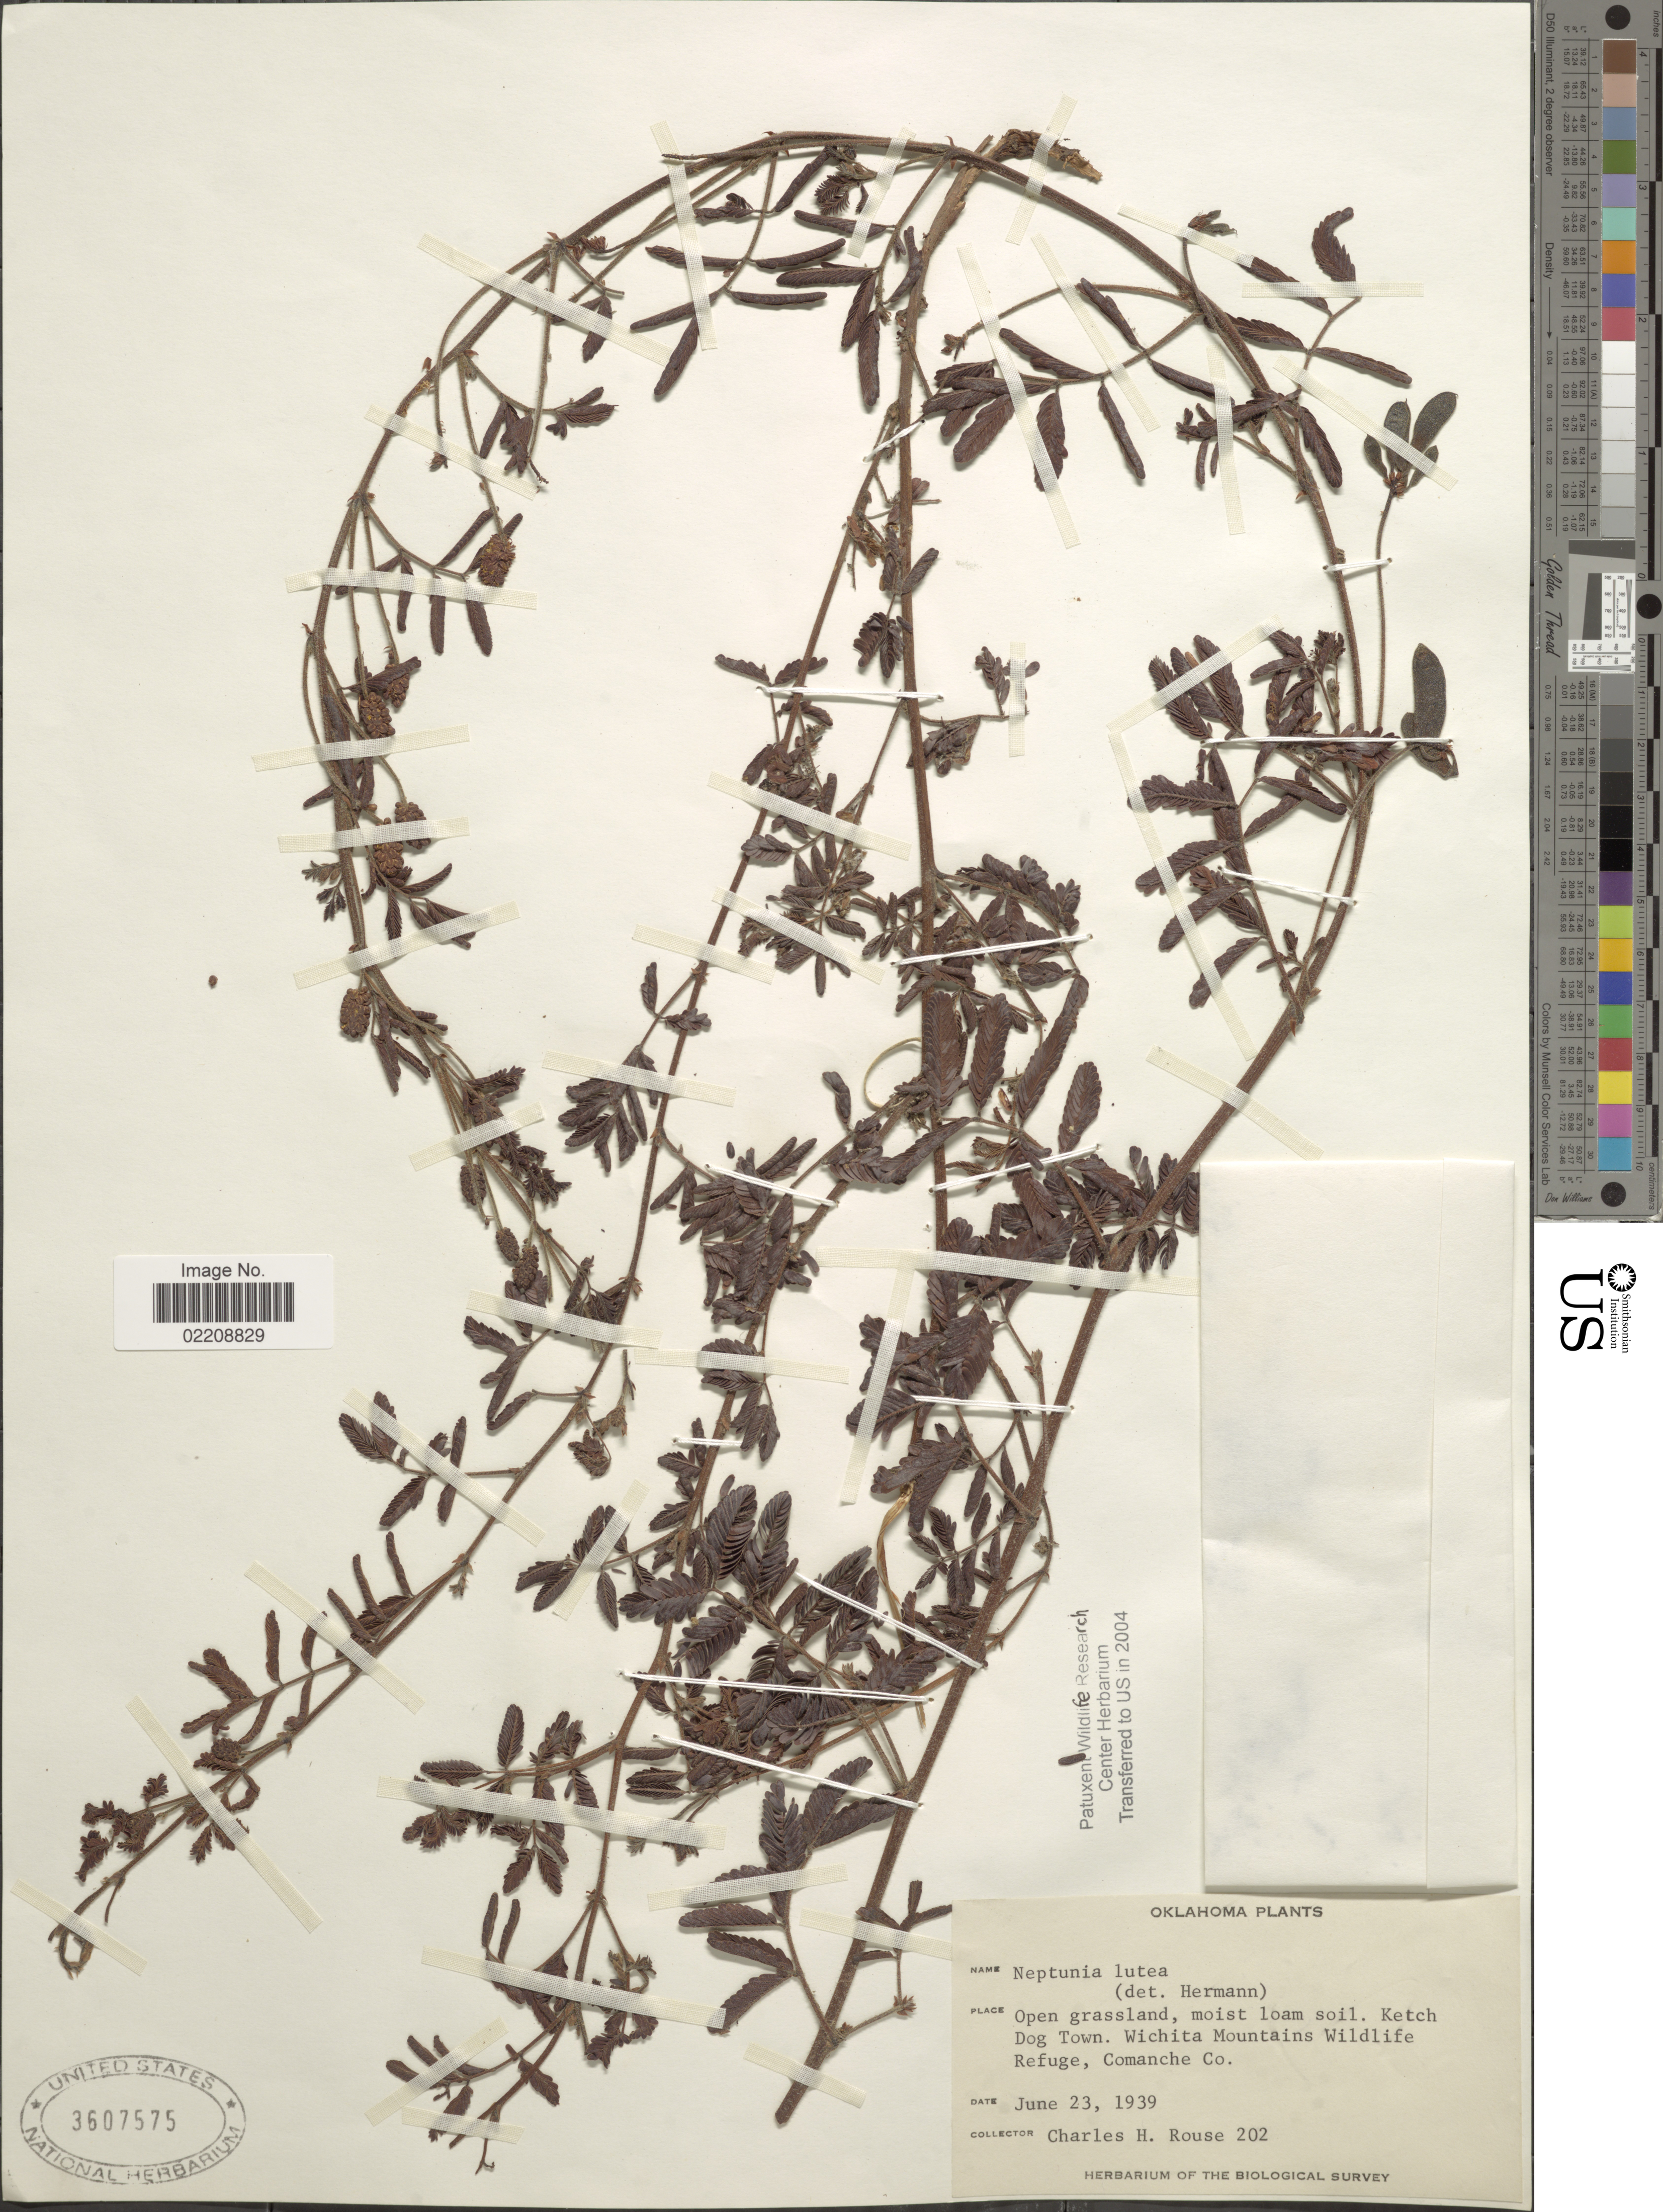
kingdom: Plantae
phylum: Tracheophyta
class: Magnoliopsida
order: Fabales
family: Fabaceae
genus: Neptunia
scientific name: Neptunia lutea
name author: (Leavenw.) Benth.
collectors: C. Rouse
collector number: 202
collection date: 1939-06-23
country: United States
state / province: Oklahoma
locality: Ketch Dog Town, Wichita Mountains Wildlife Refuge, Comanche Co.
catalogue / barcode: US 3607575